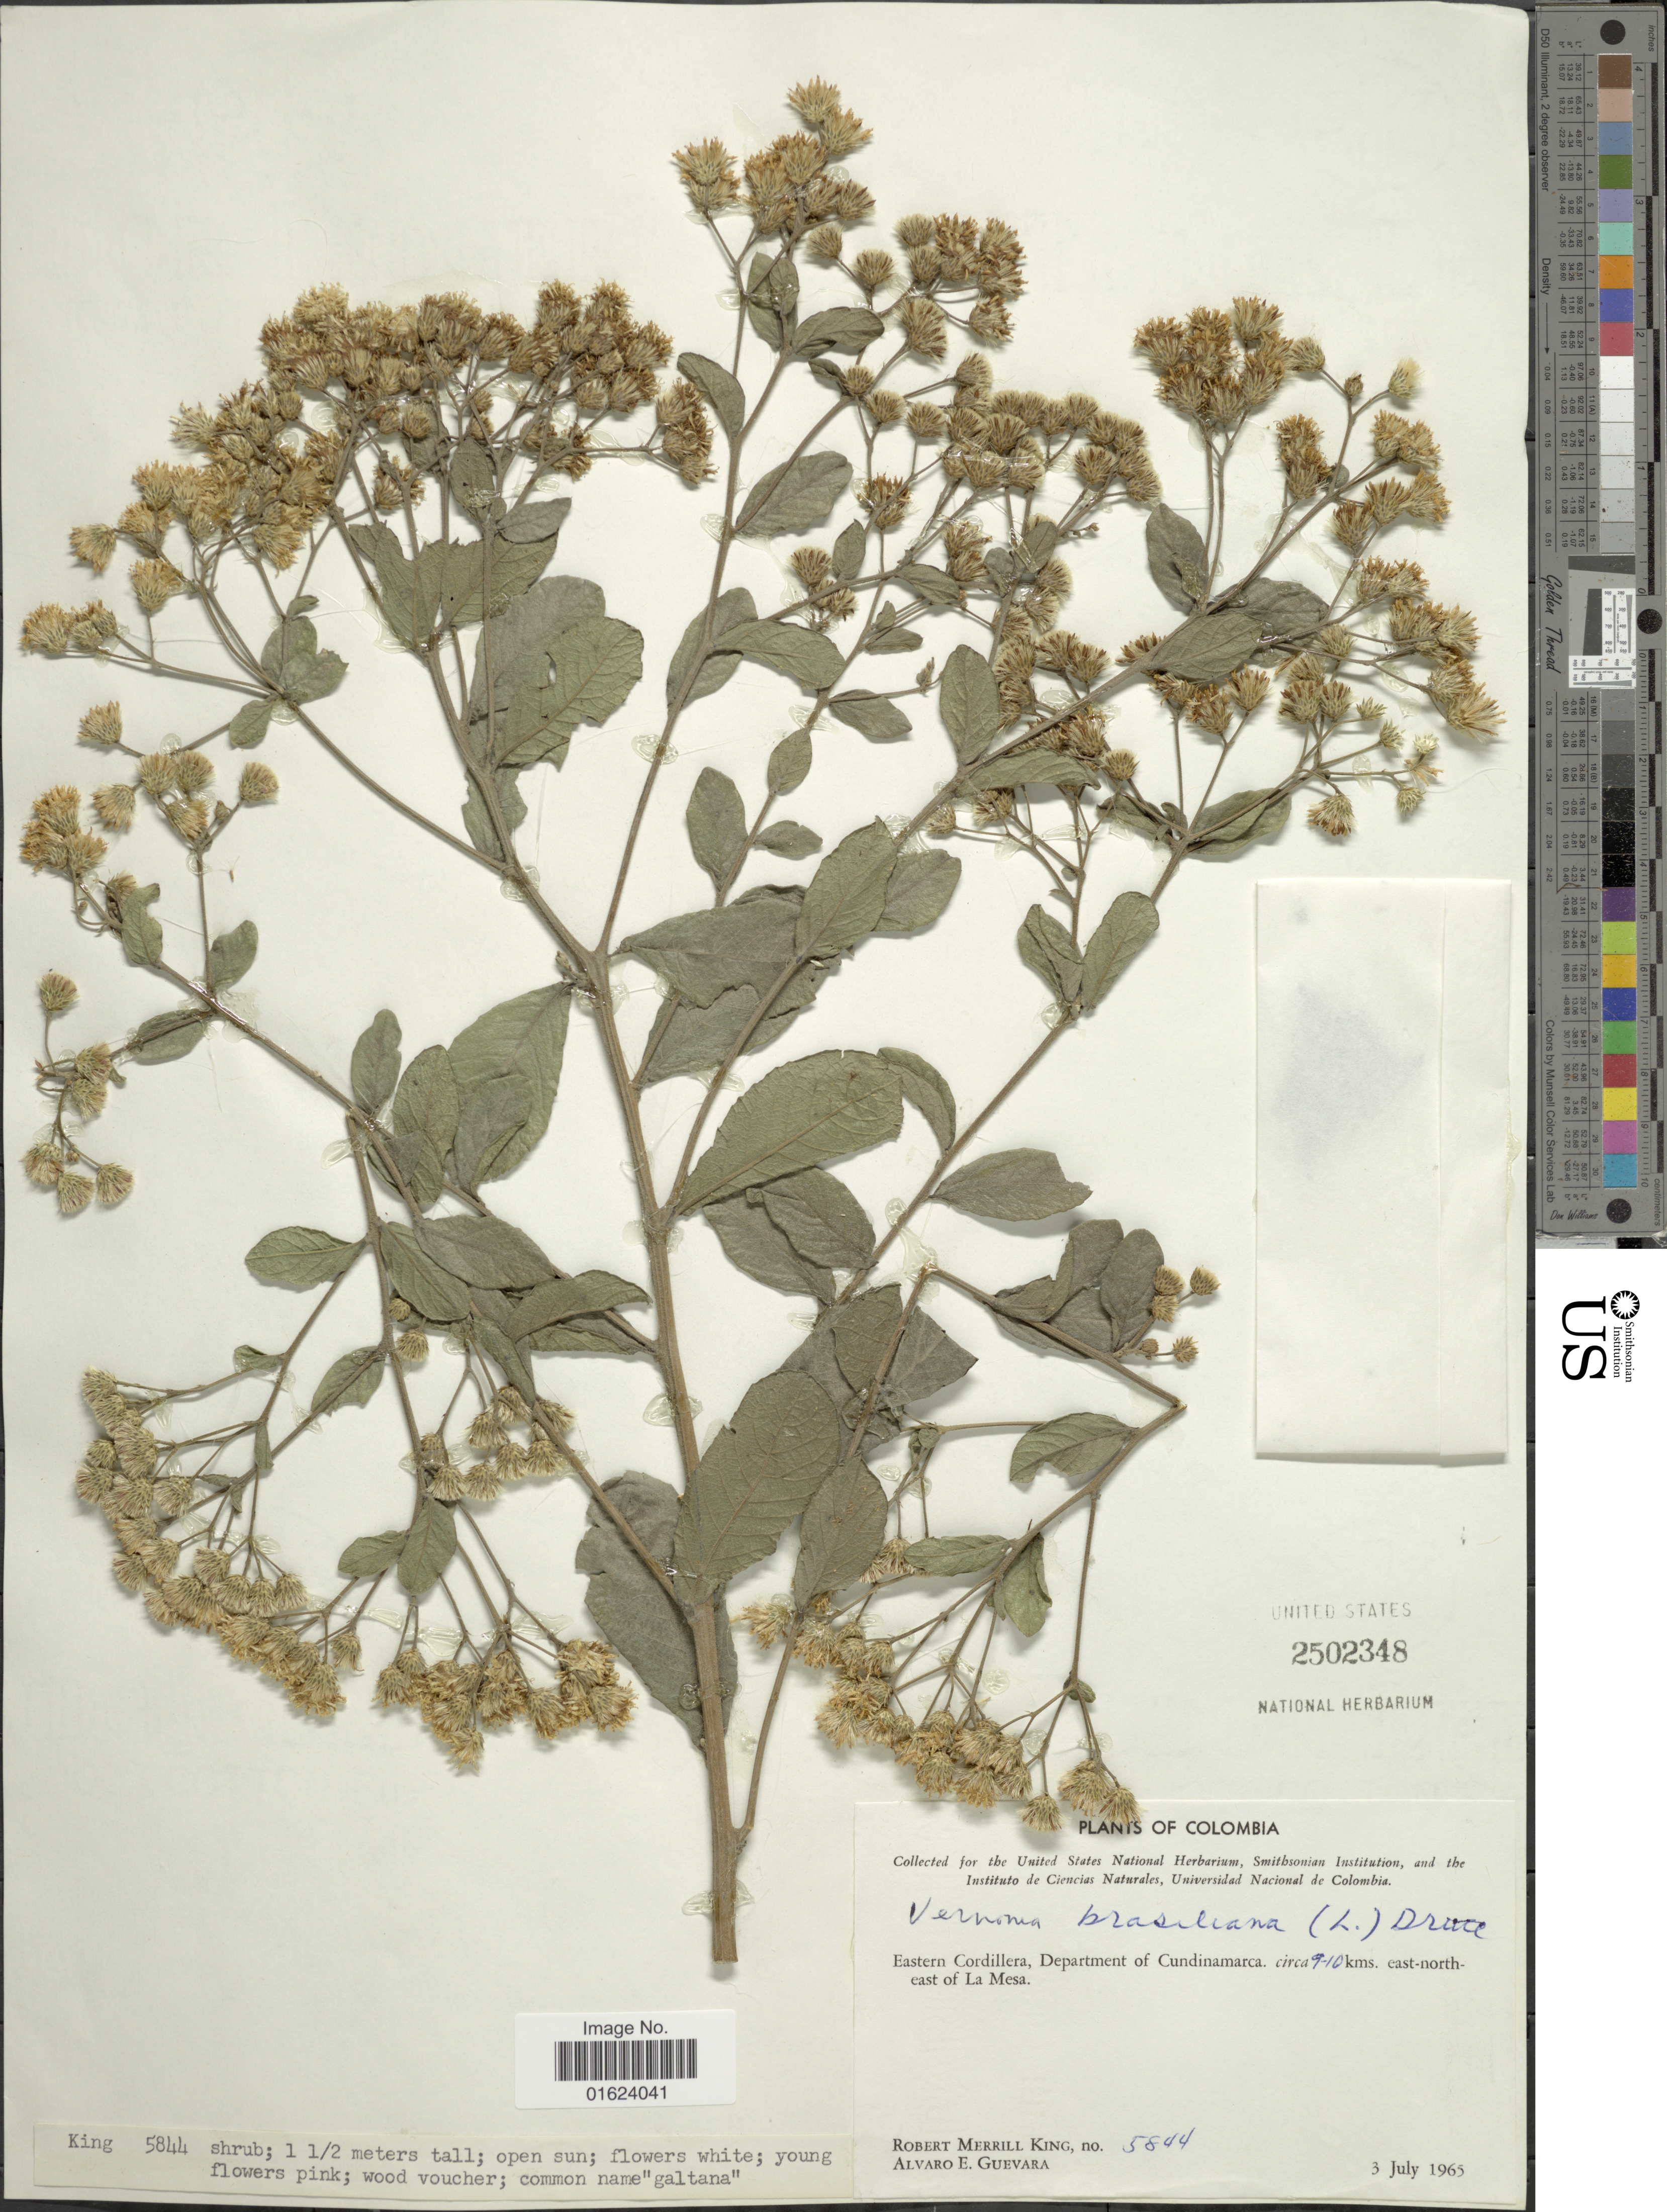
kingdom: Plantae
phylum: Tracheophyta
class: Magnoliopsida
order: Asterales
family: Asteraceae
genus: Vernonia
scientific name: Vernonia brasiliana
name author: (L.) Druce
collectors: R. M. King & A. E. Guevara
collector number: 5844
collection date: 1965-07-03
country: Colombia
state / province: Cundinamarca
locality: Eastern Cordillera, Department of Cudinamarca, circa 9-10 kms. east-north east of La Mesa.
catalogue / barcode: US 2502348